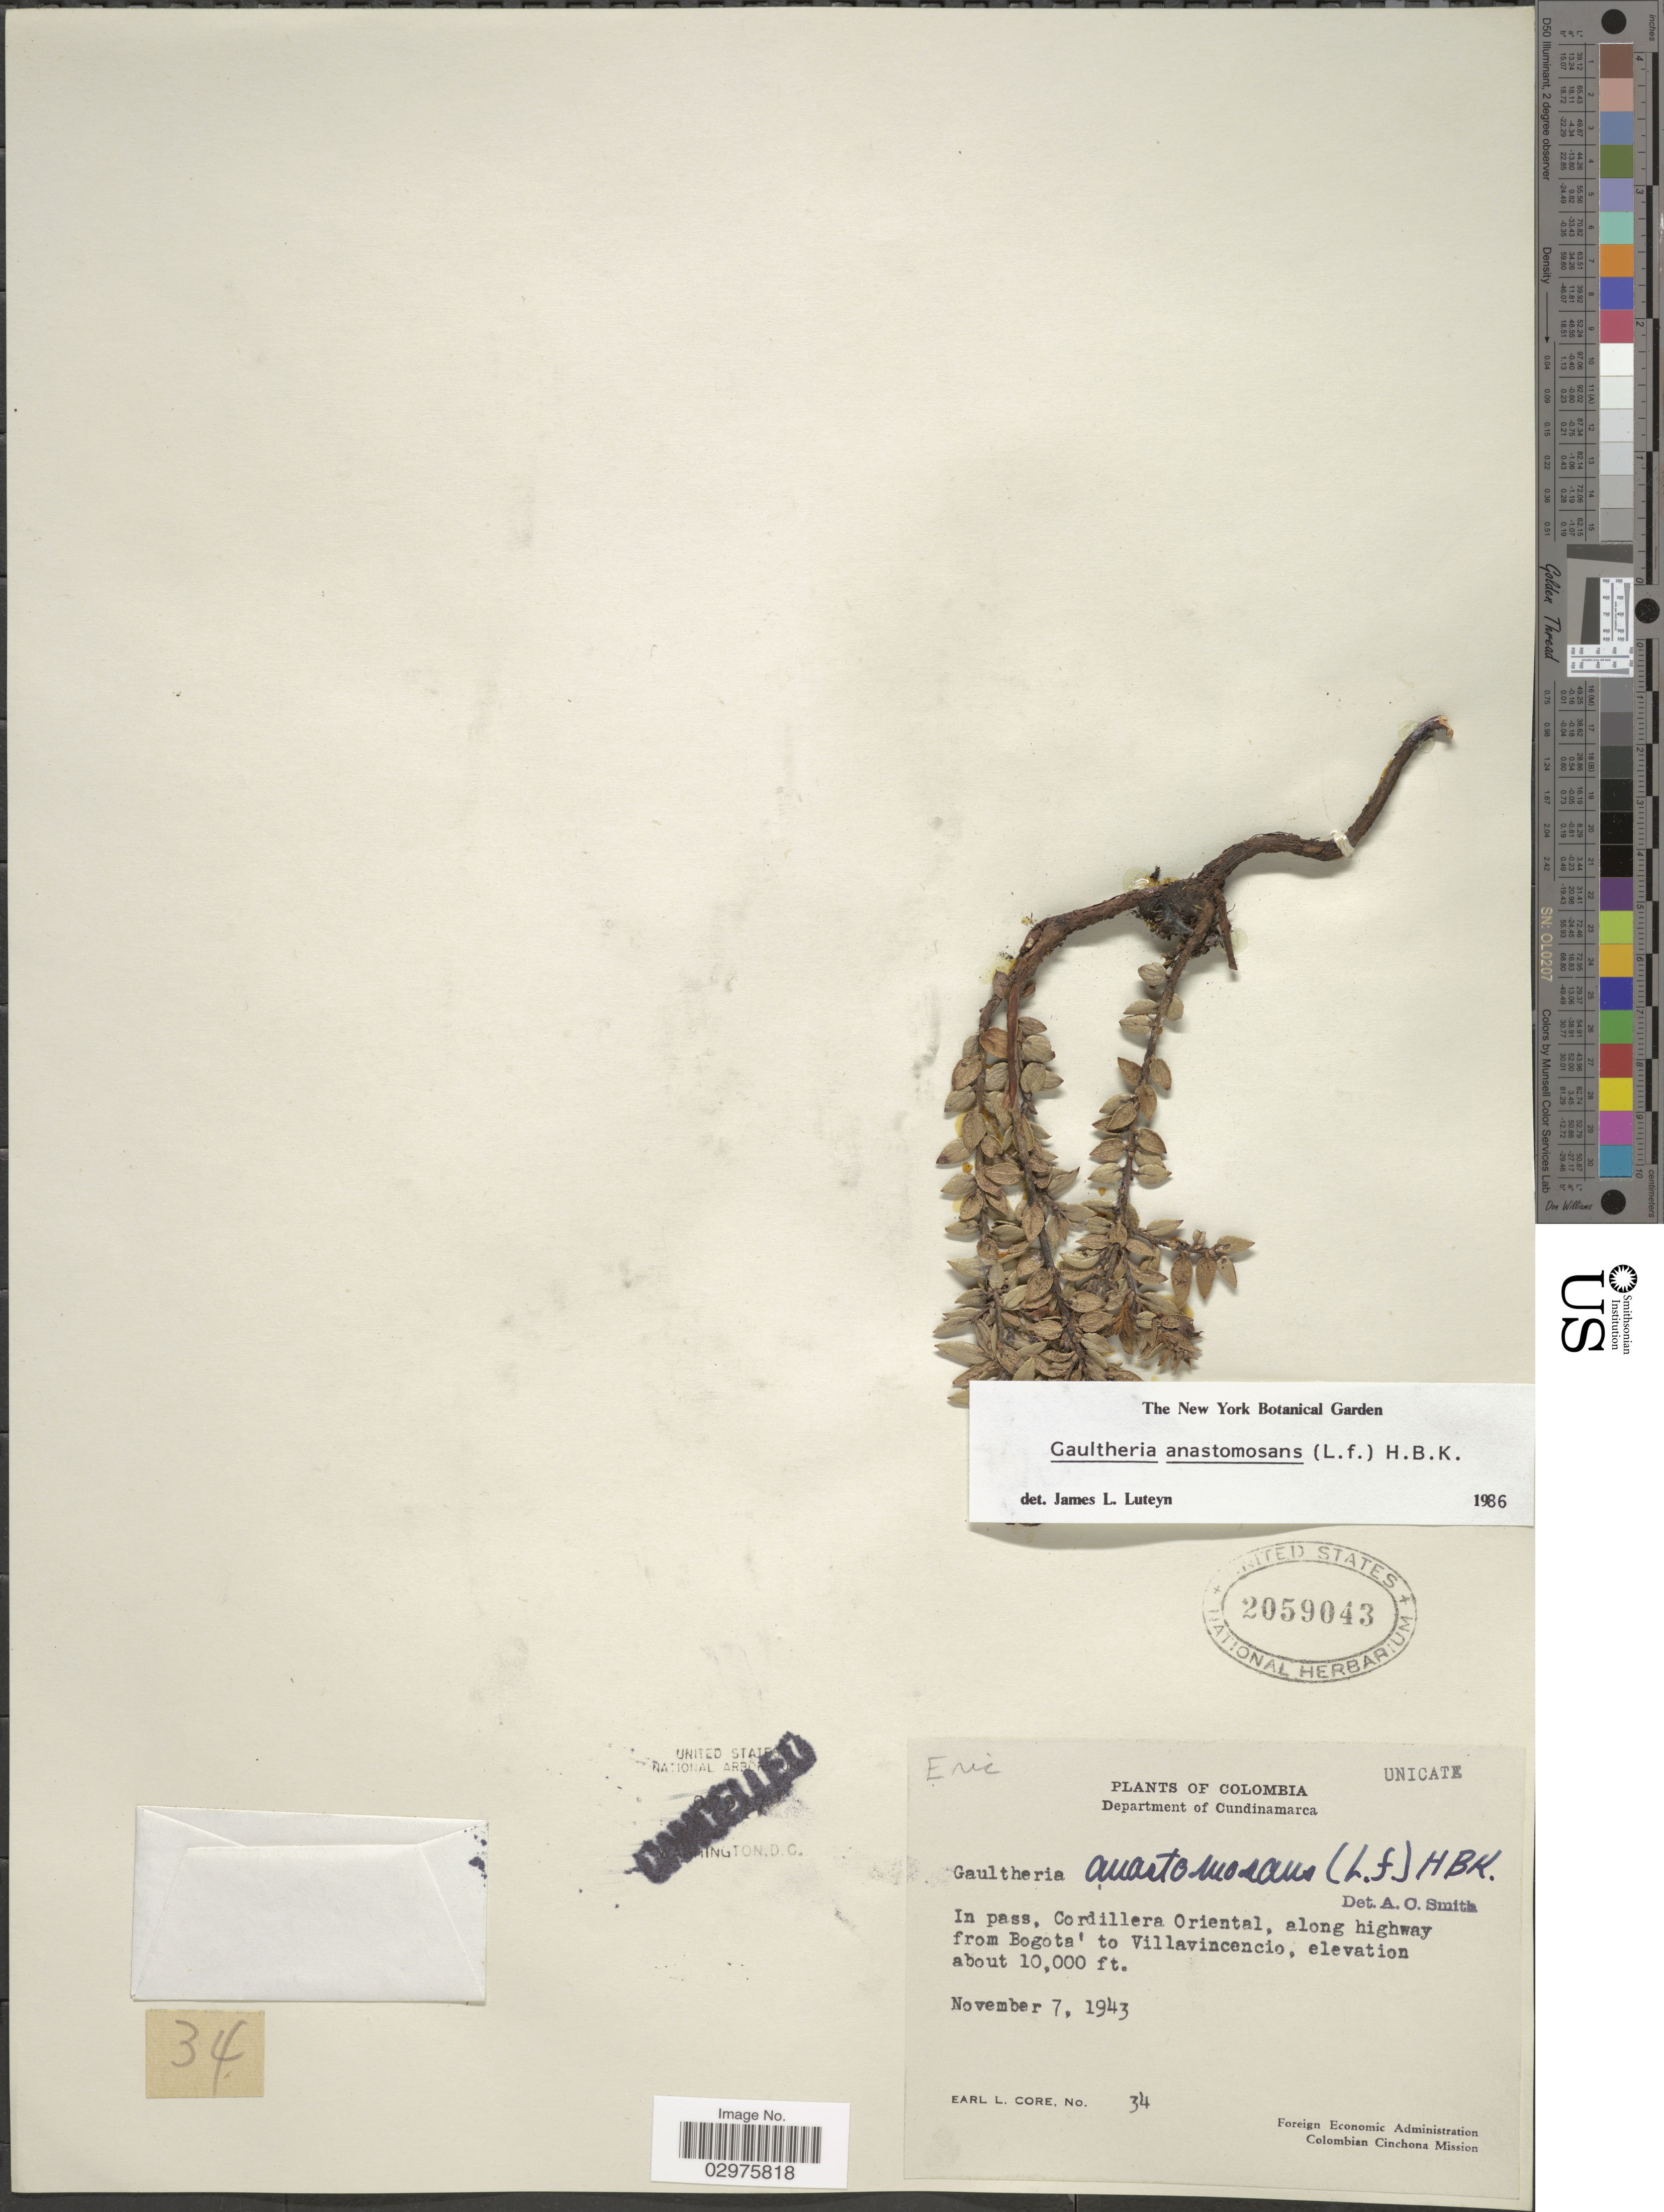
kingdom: Plantae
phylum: Tracheophyta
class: Magnoliopsida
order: Ericales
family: Ericaceae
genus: Gaultheria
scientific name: Gaultheria anastomosans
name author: (L. f.) Kunth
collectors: E. Core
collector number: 34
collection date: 1943-11-07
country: Colombia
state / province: Cundinamarca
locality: Department of Cundinamarca. In pass, Cordillera Oriental, along highway from Bogotoa' to Villavincencio.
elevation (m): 3048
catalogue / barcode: US 2059043